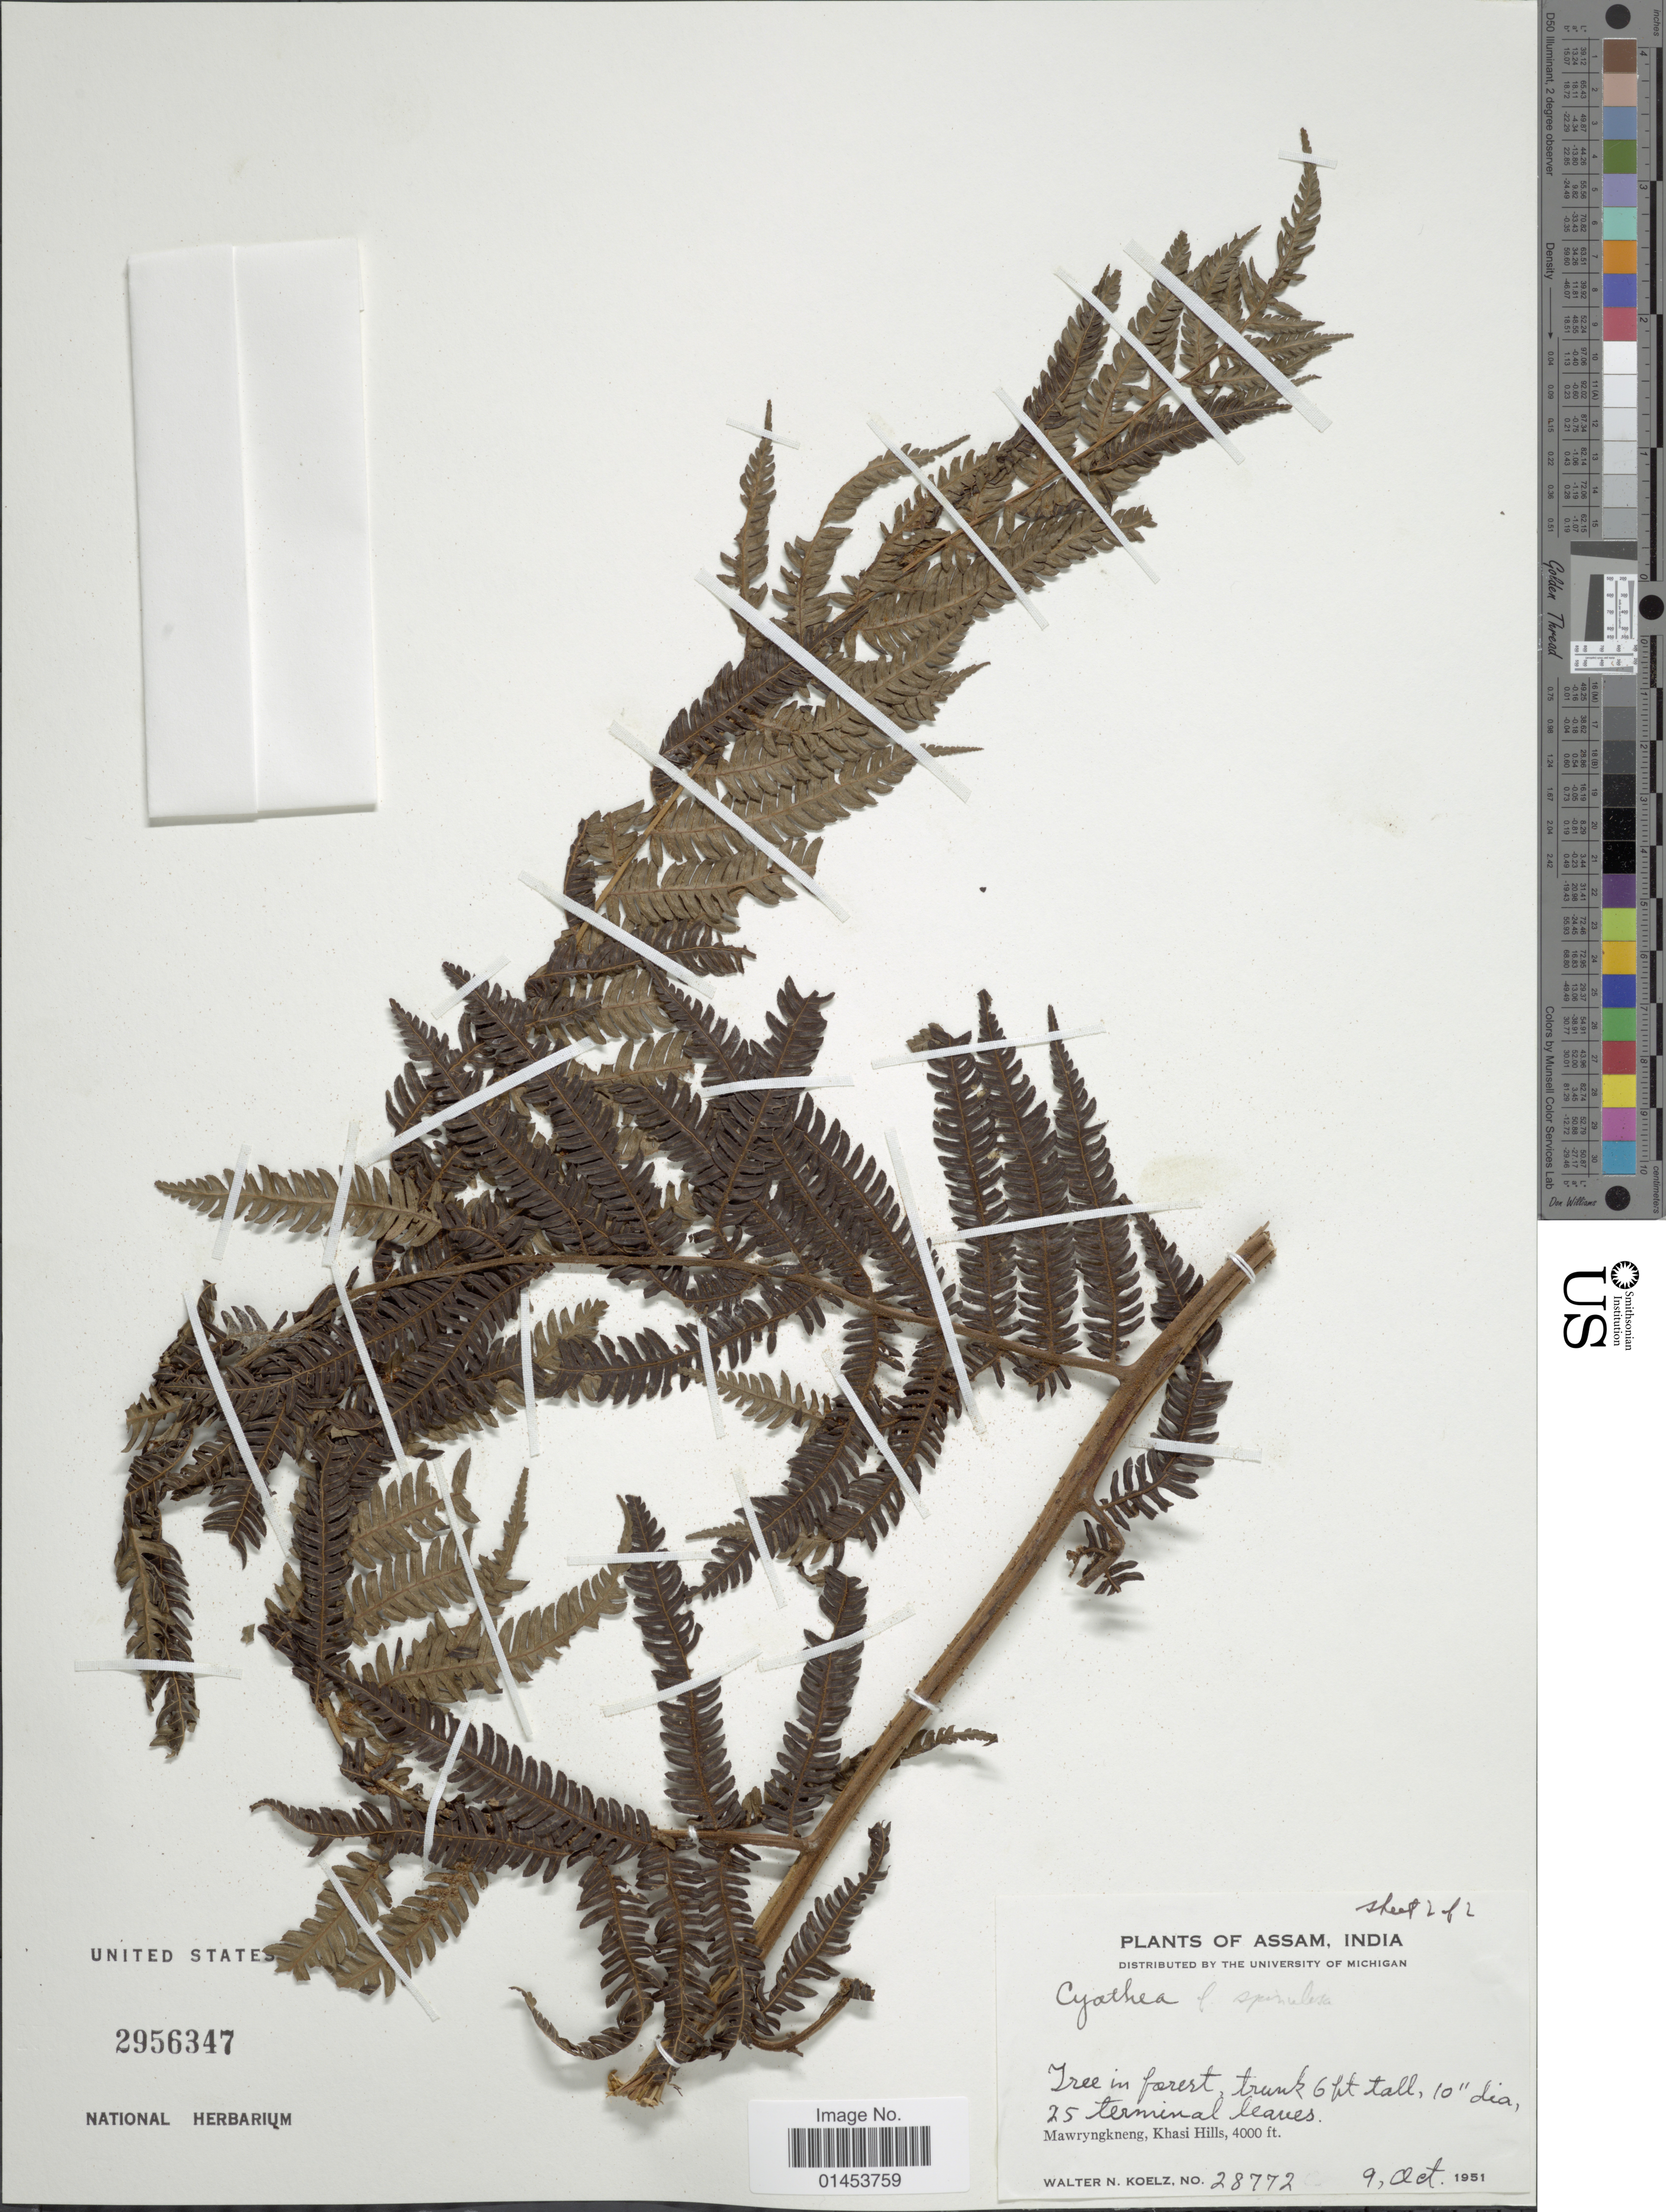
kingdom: Plantae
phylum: Tracheophyta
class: Polypodiopsida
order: Cyatheales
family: Cyatheaceae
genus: Cyathea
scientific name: Cyathea spinulosa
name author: Wall. ex Hook.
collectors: W. N. Koelz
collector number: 28772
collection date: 1951-10-09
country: India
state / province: Meghalaya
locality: Assam, India, Mawryngkneng, Khasi Hills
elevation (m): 1219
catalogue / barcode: US 2956347